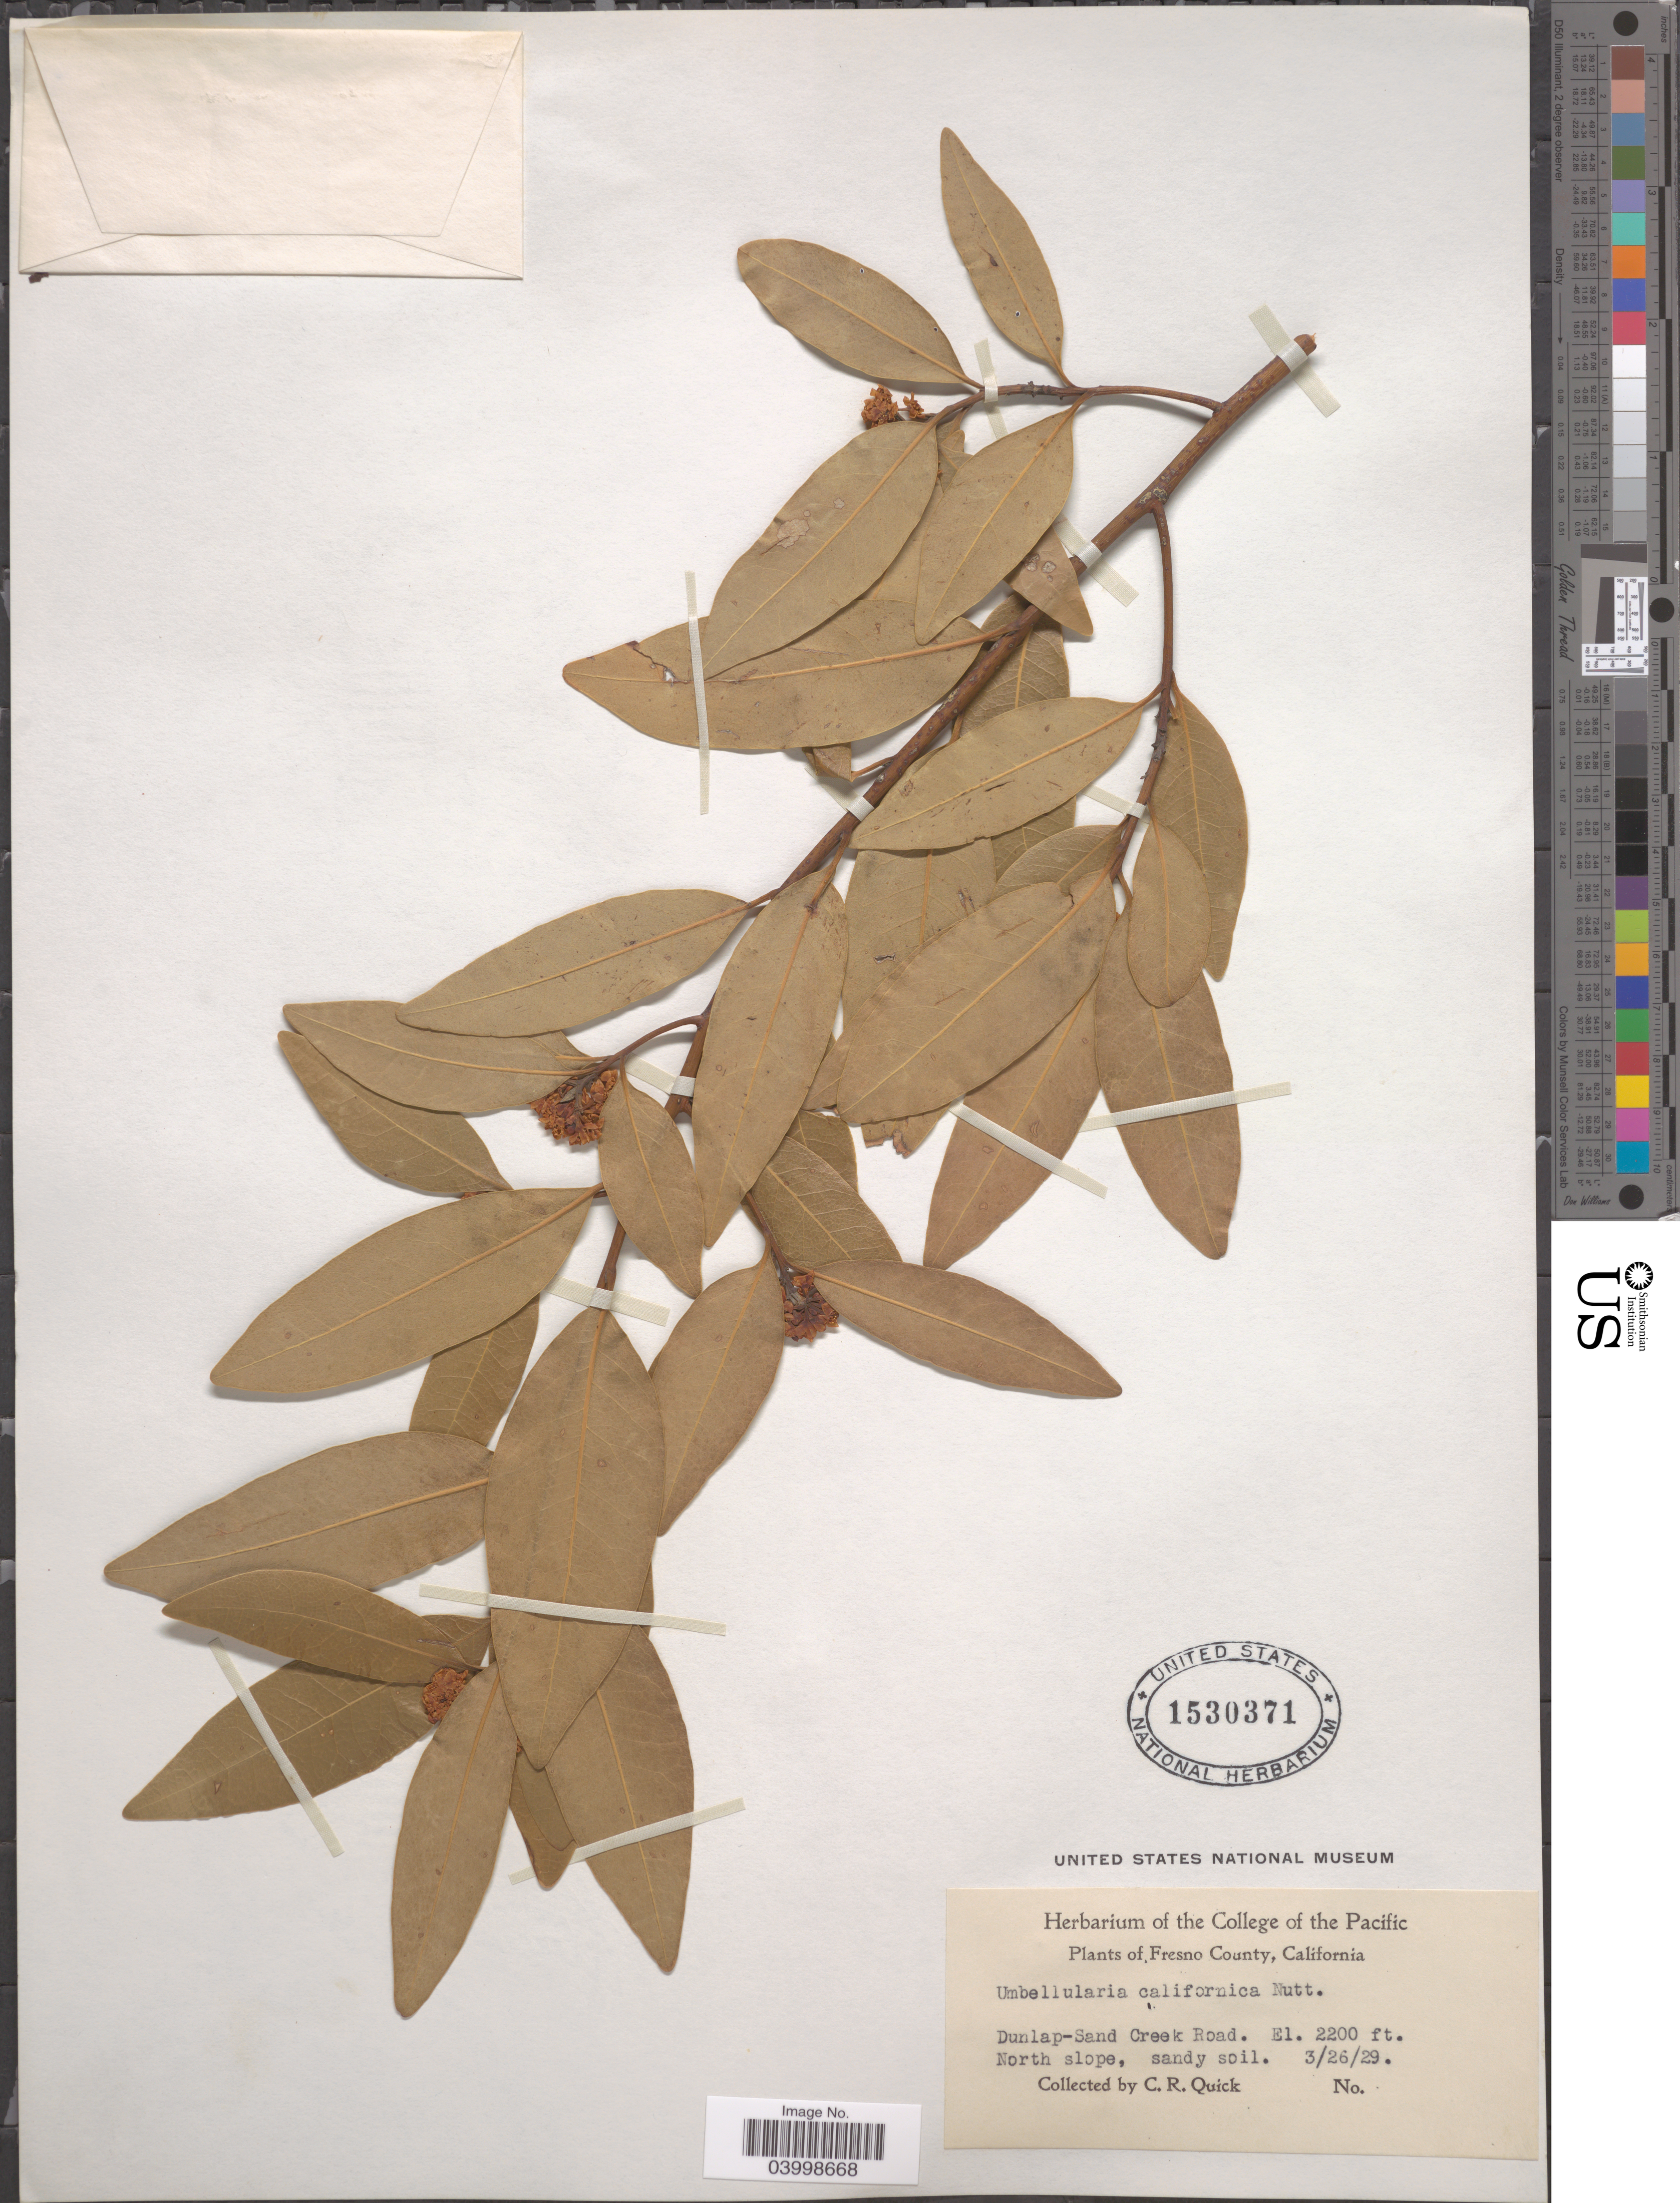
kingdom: Plantae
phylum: Tracheophyta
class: Magnoliopsida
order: Laurales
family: Lauraceae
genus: Umbellularia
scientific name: Umbellularia californica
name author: (Hook. & Arn.) Nutt.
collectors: C. Quick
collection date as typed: Transcribed d/m/y: 26/3/29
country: United States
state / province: California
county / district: Fresno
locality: Fresno County. Dunlap-Sand Creek Road. North slope.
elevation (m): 671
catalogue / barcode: US 1530371